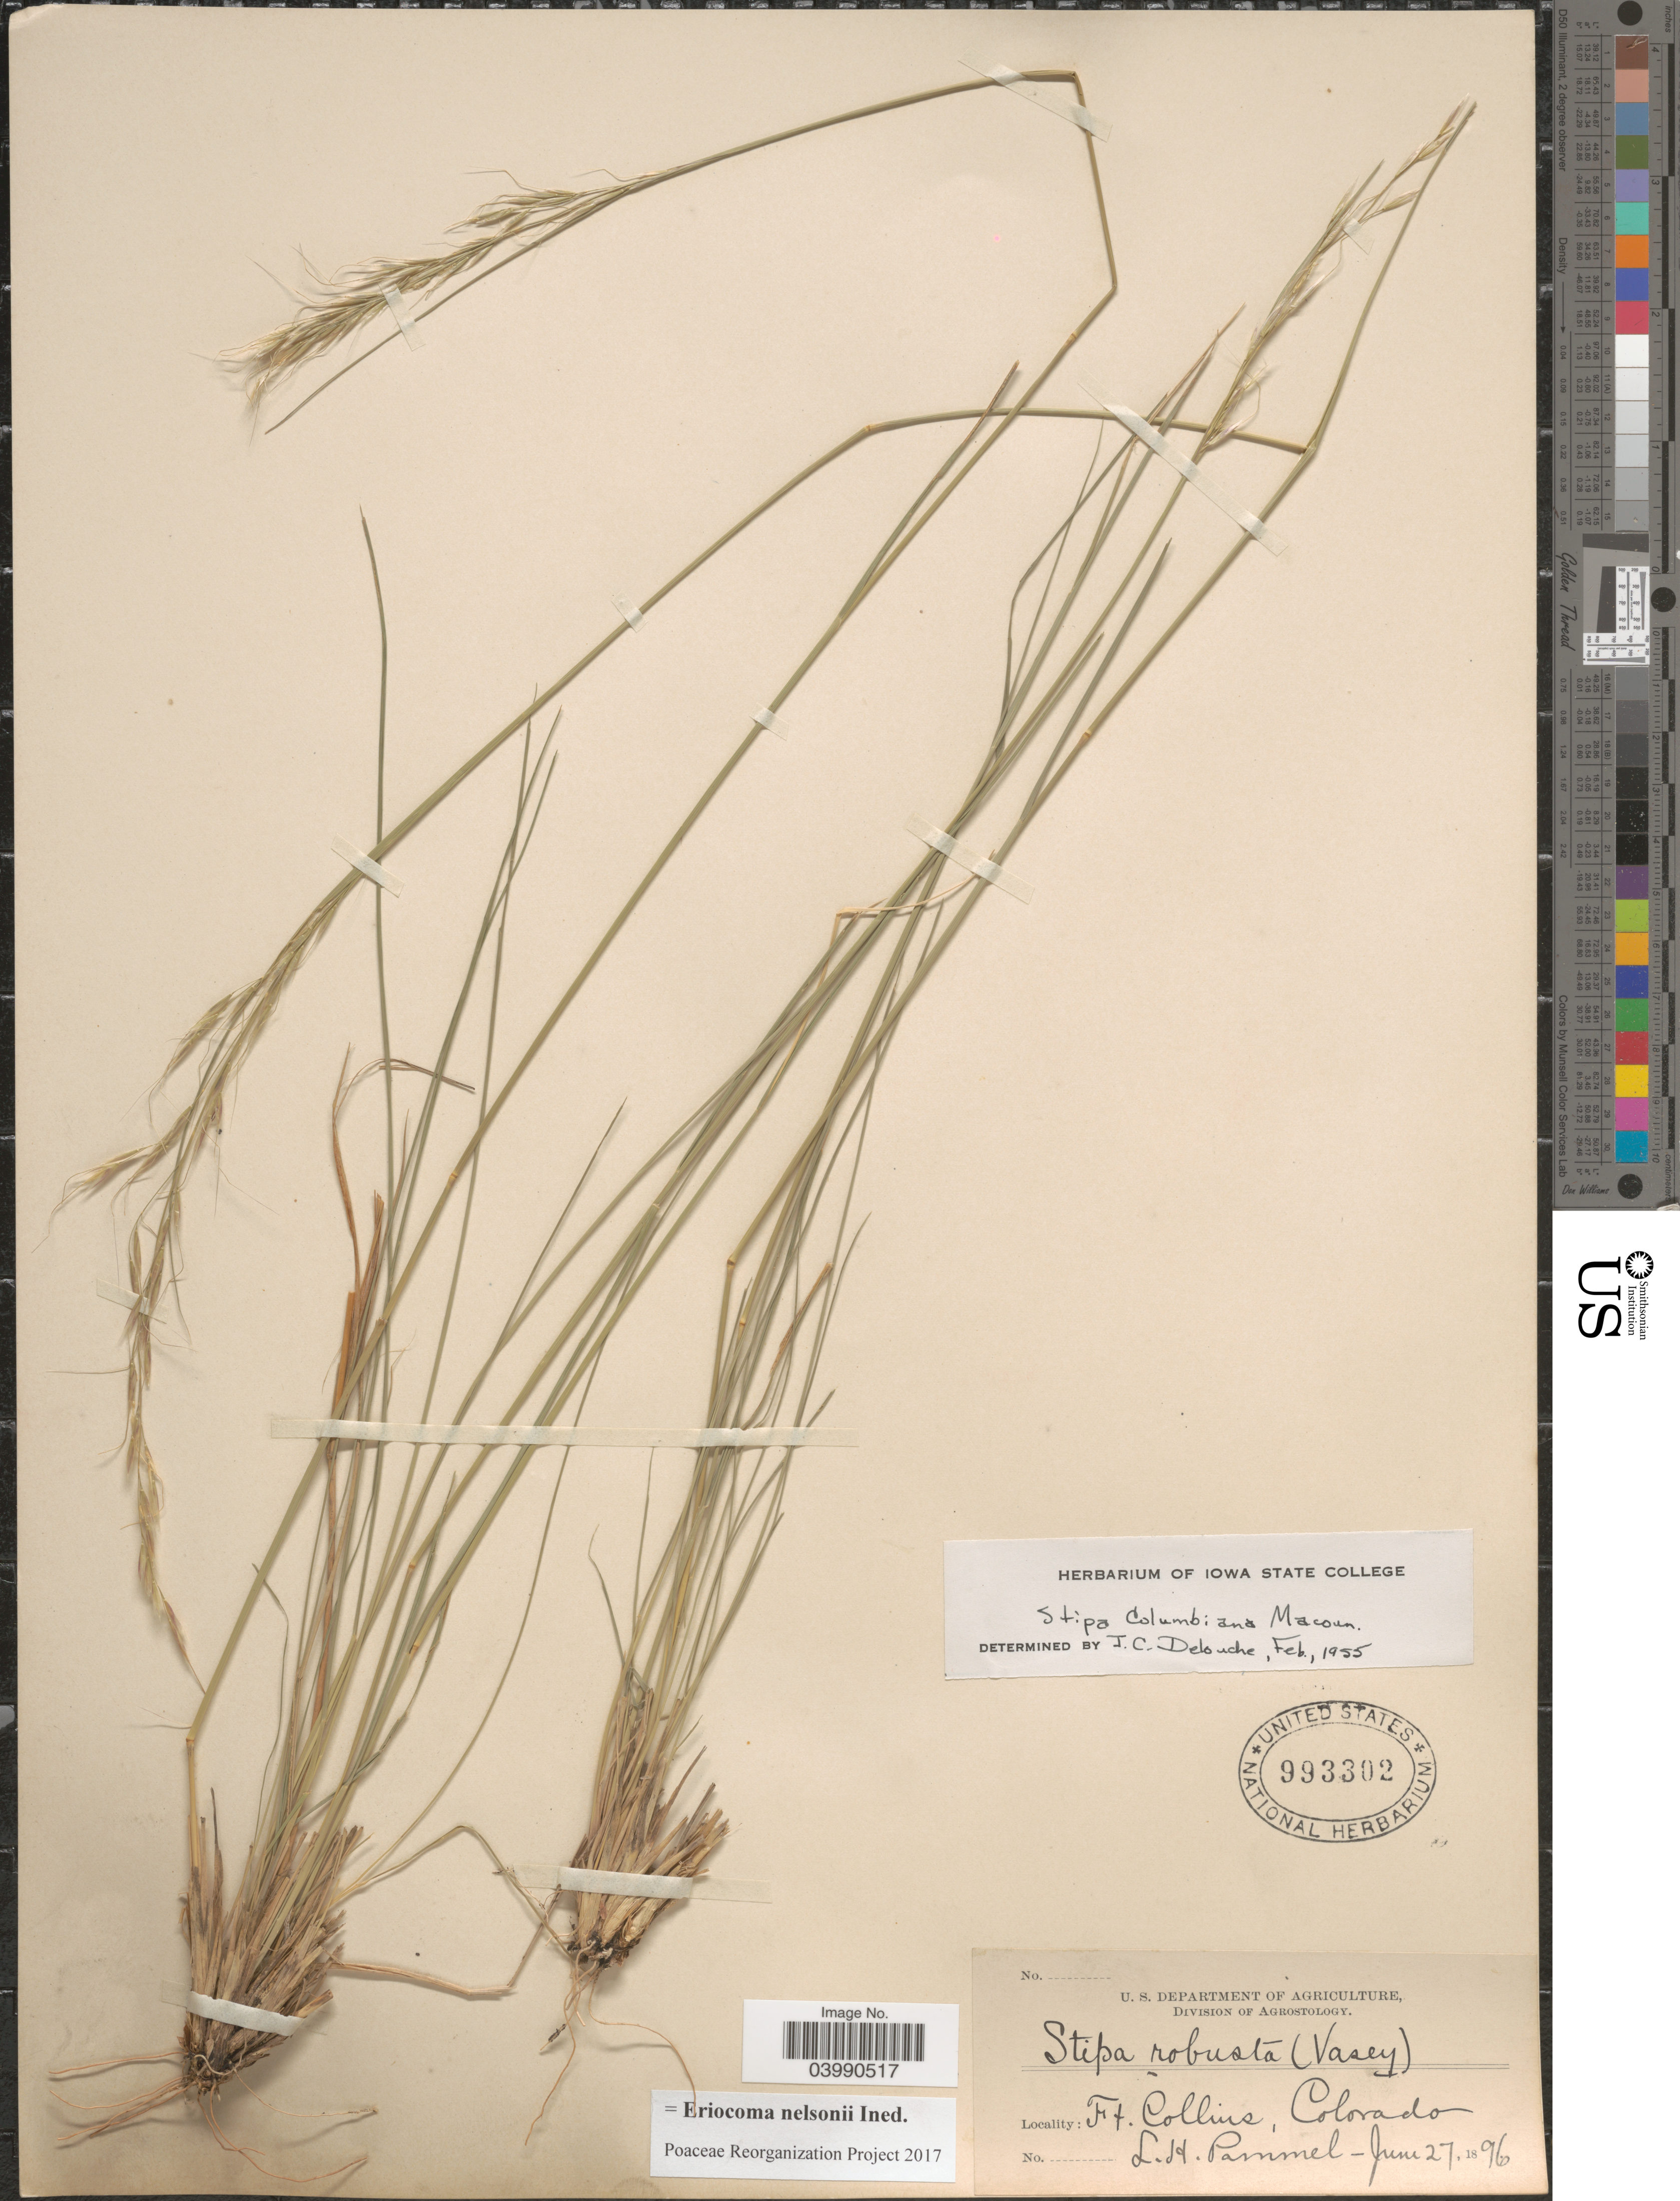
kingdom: Plantae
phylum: Tracheophyta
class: Liliopsida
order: Poales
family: Poaceae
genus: Eriocoma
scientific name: Eriocoma nelsonii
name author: (Scribn.) Romasch.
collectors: L. Pammel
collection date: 1896-06-27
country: United States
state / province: Colorado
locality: Ft. Collins.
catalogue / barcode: US 993302